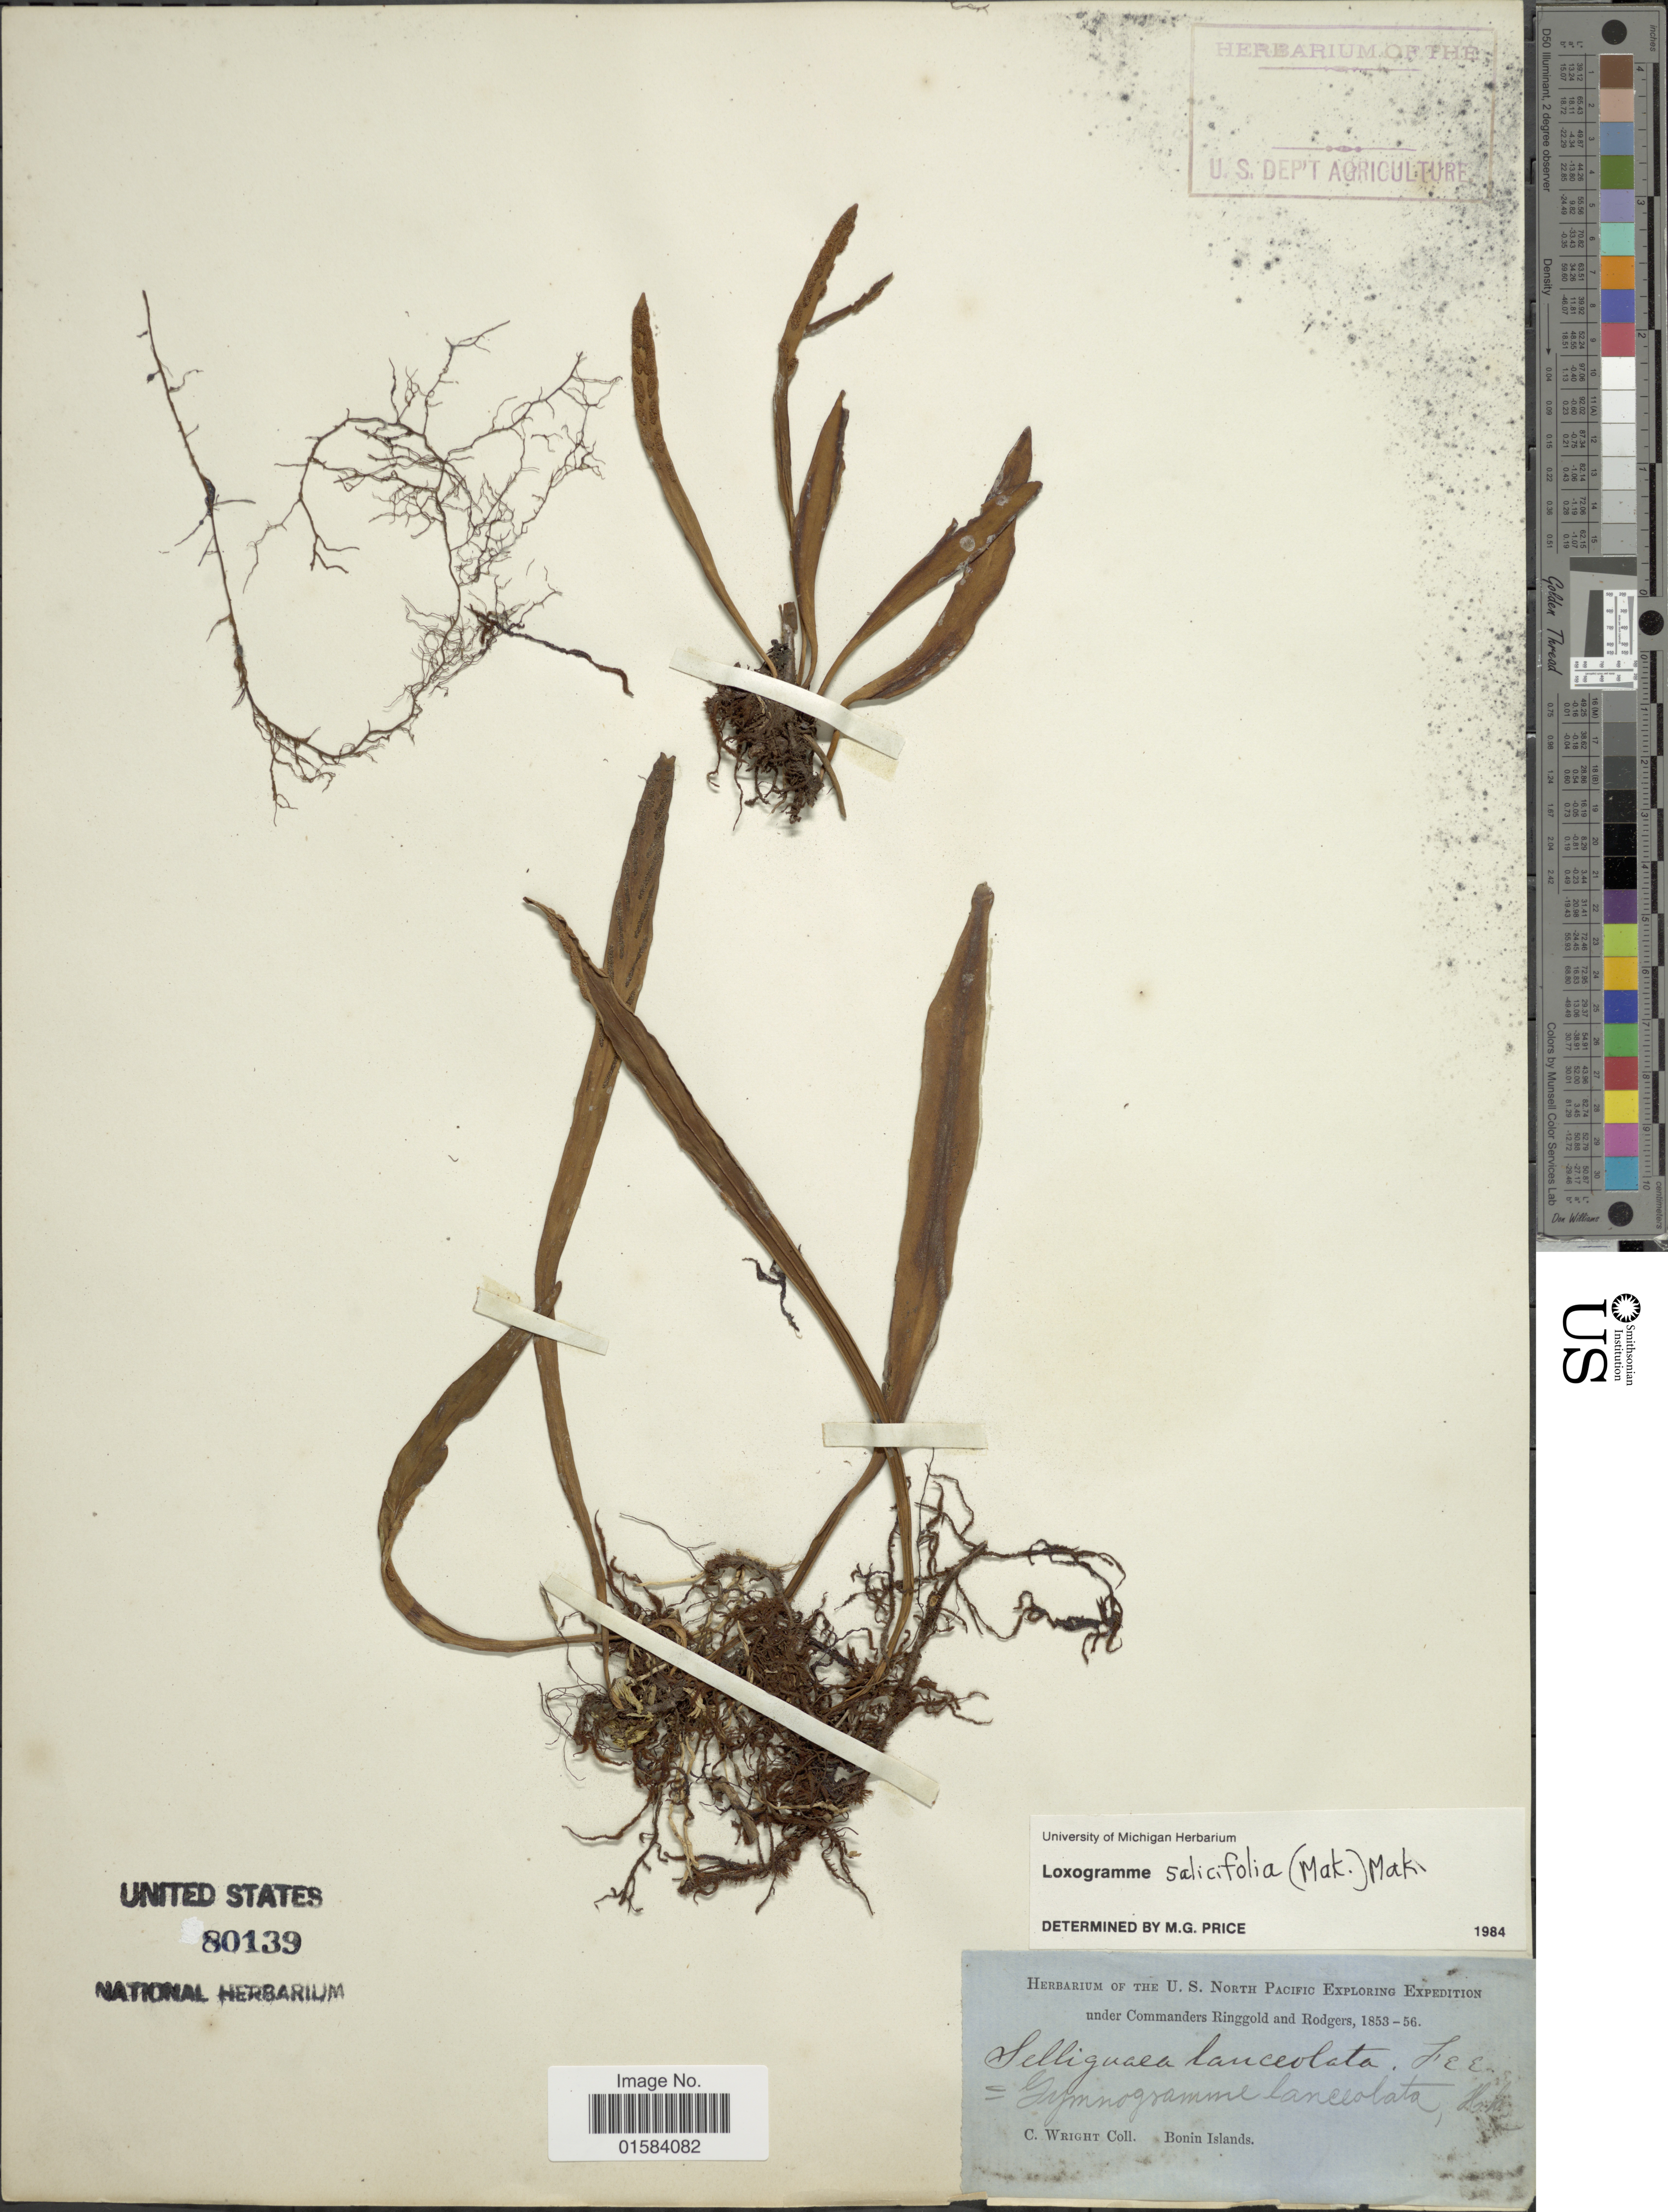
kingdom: Plantae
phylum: Tracheophyta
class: Polypodiopsida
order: Polypodiales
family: Polypodiaceae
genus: Loxogramme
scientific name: Loxogramme salicifolia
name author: (Makino) Makino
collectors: C. Wright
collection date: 1853/1856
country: Japan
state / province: Tokyo, Federal City of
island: Bonin Islands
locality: Bonin Islands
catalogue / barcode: US 80139